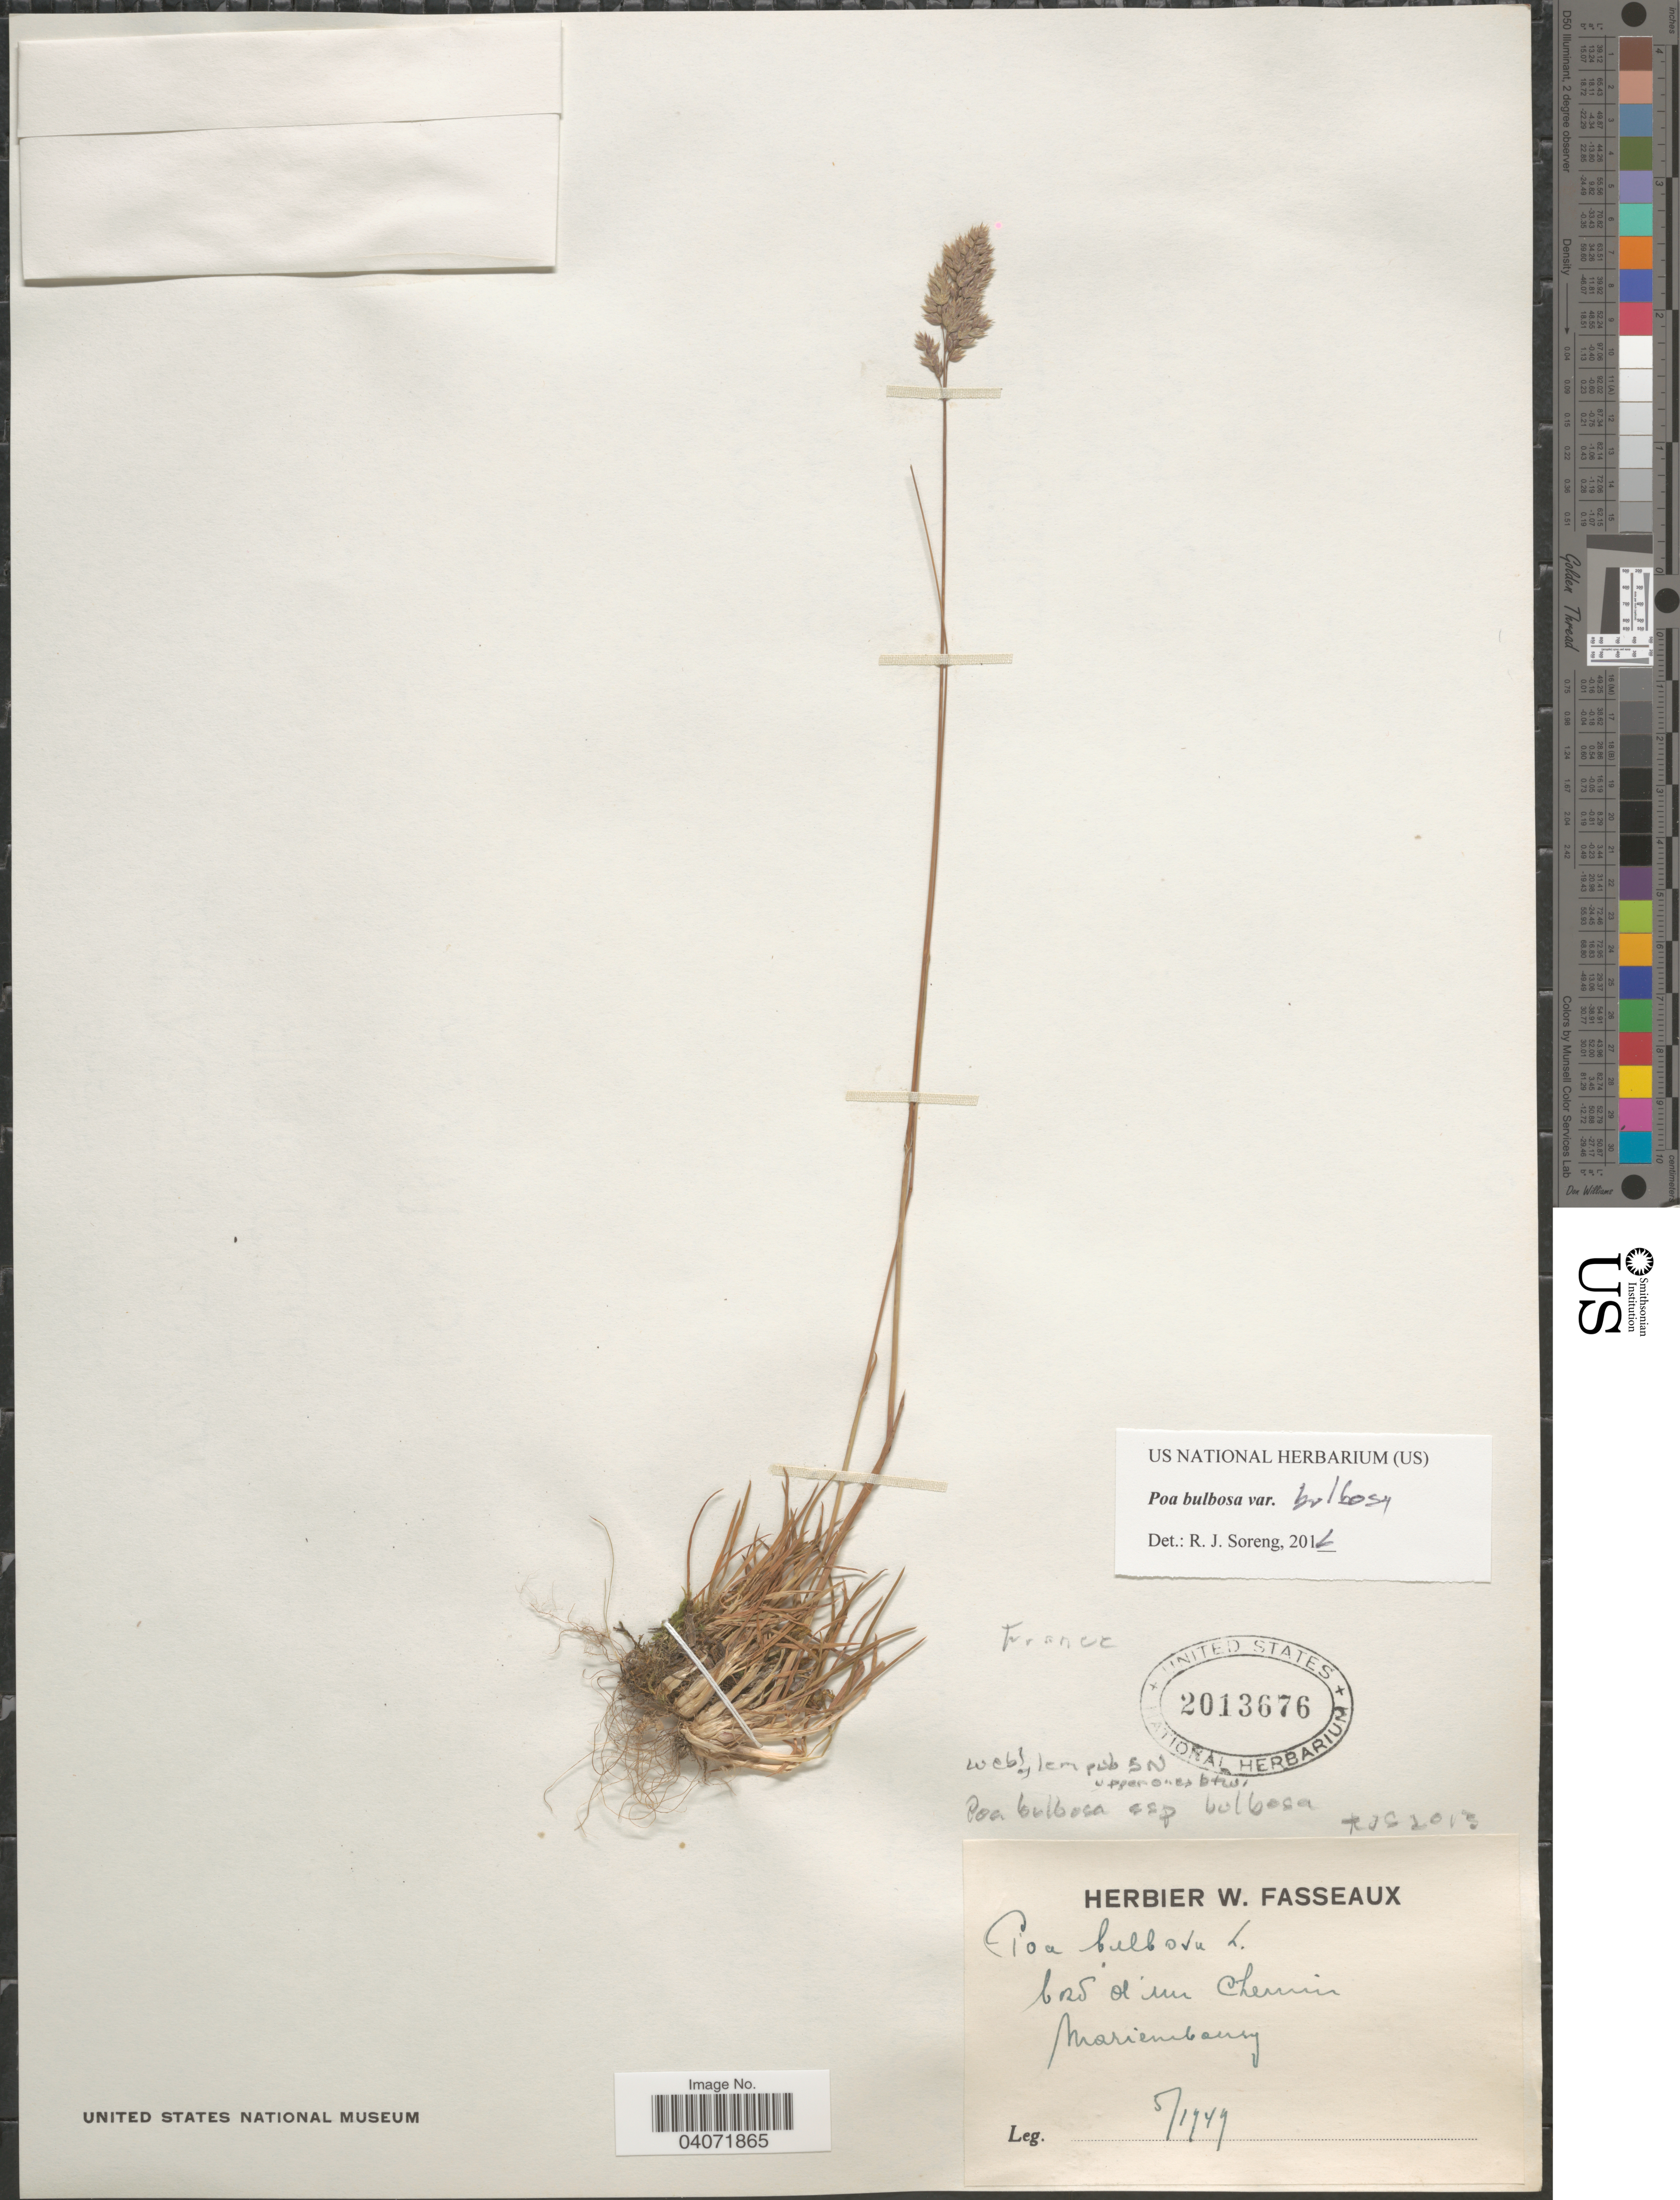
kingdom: Plantae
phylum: Tracheophyta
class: Liliopsida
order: Poales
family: Poaceae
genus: Poa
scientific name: Poa bulbosa subsp. bulbosa var. bulbosa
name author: L.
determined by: Soreng, Robert J., Research Associate (BOT), Smithsonian Institution - National Museum of Natural History (UNITED STATES)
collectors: Ex herb. W. Fasseaux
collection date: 1949-05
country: France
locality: Bord d'un Chemin Mariembourg.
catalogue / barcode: US 2013676